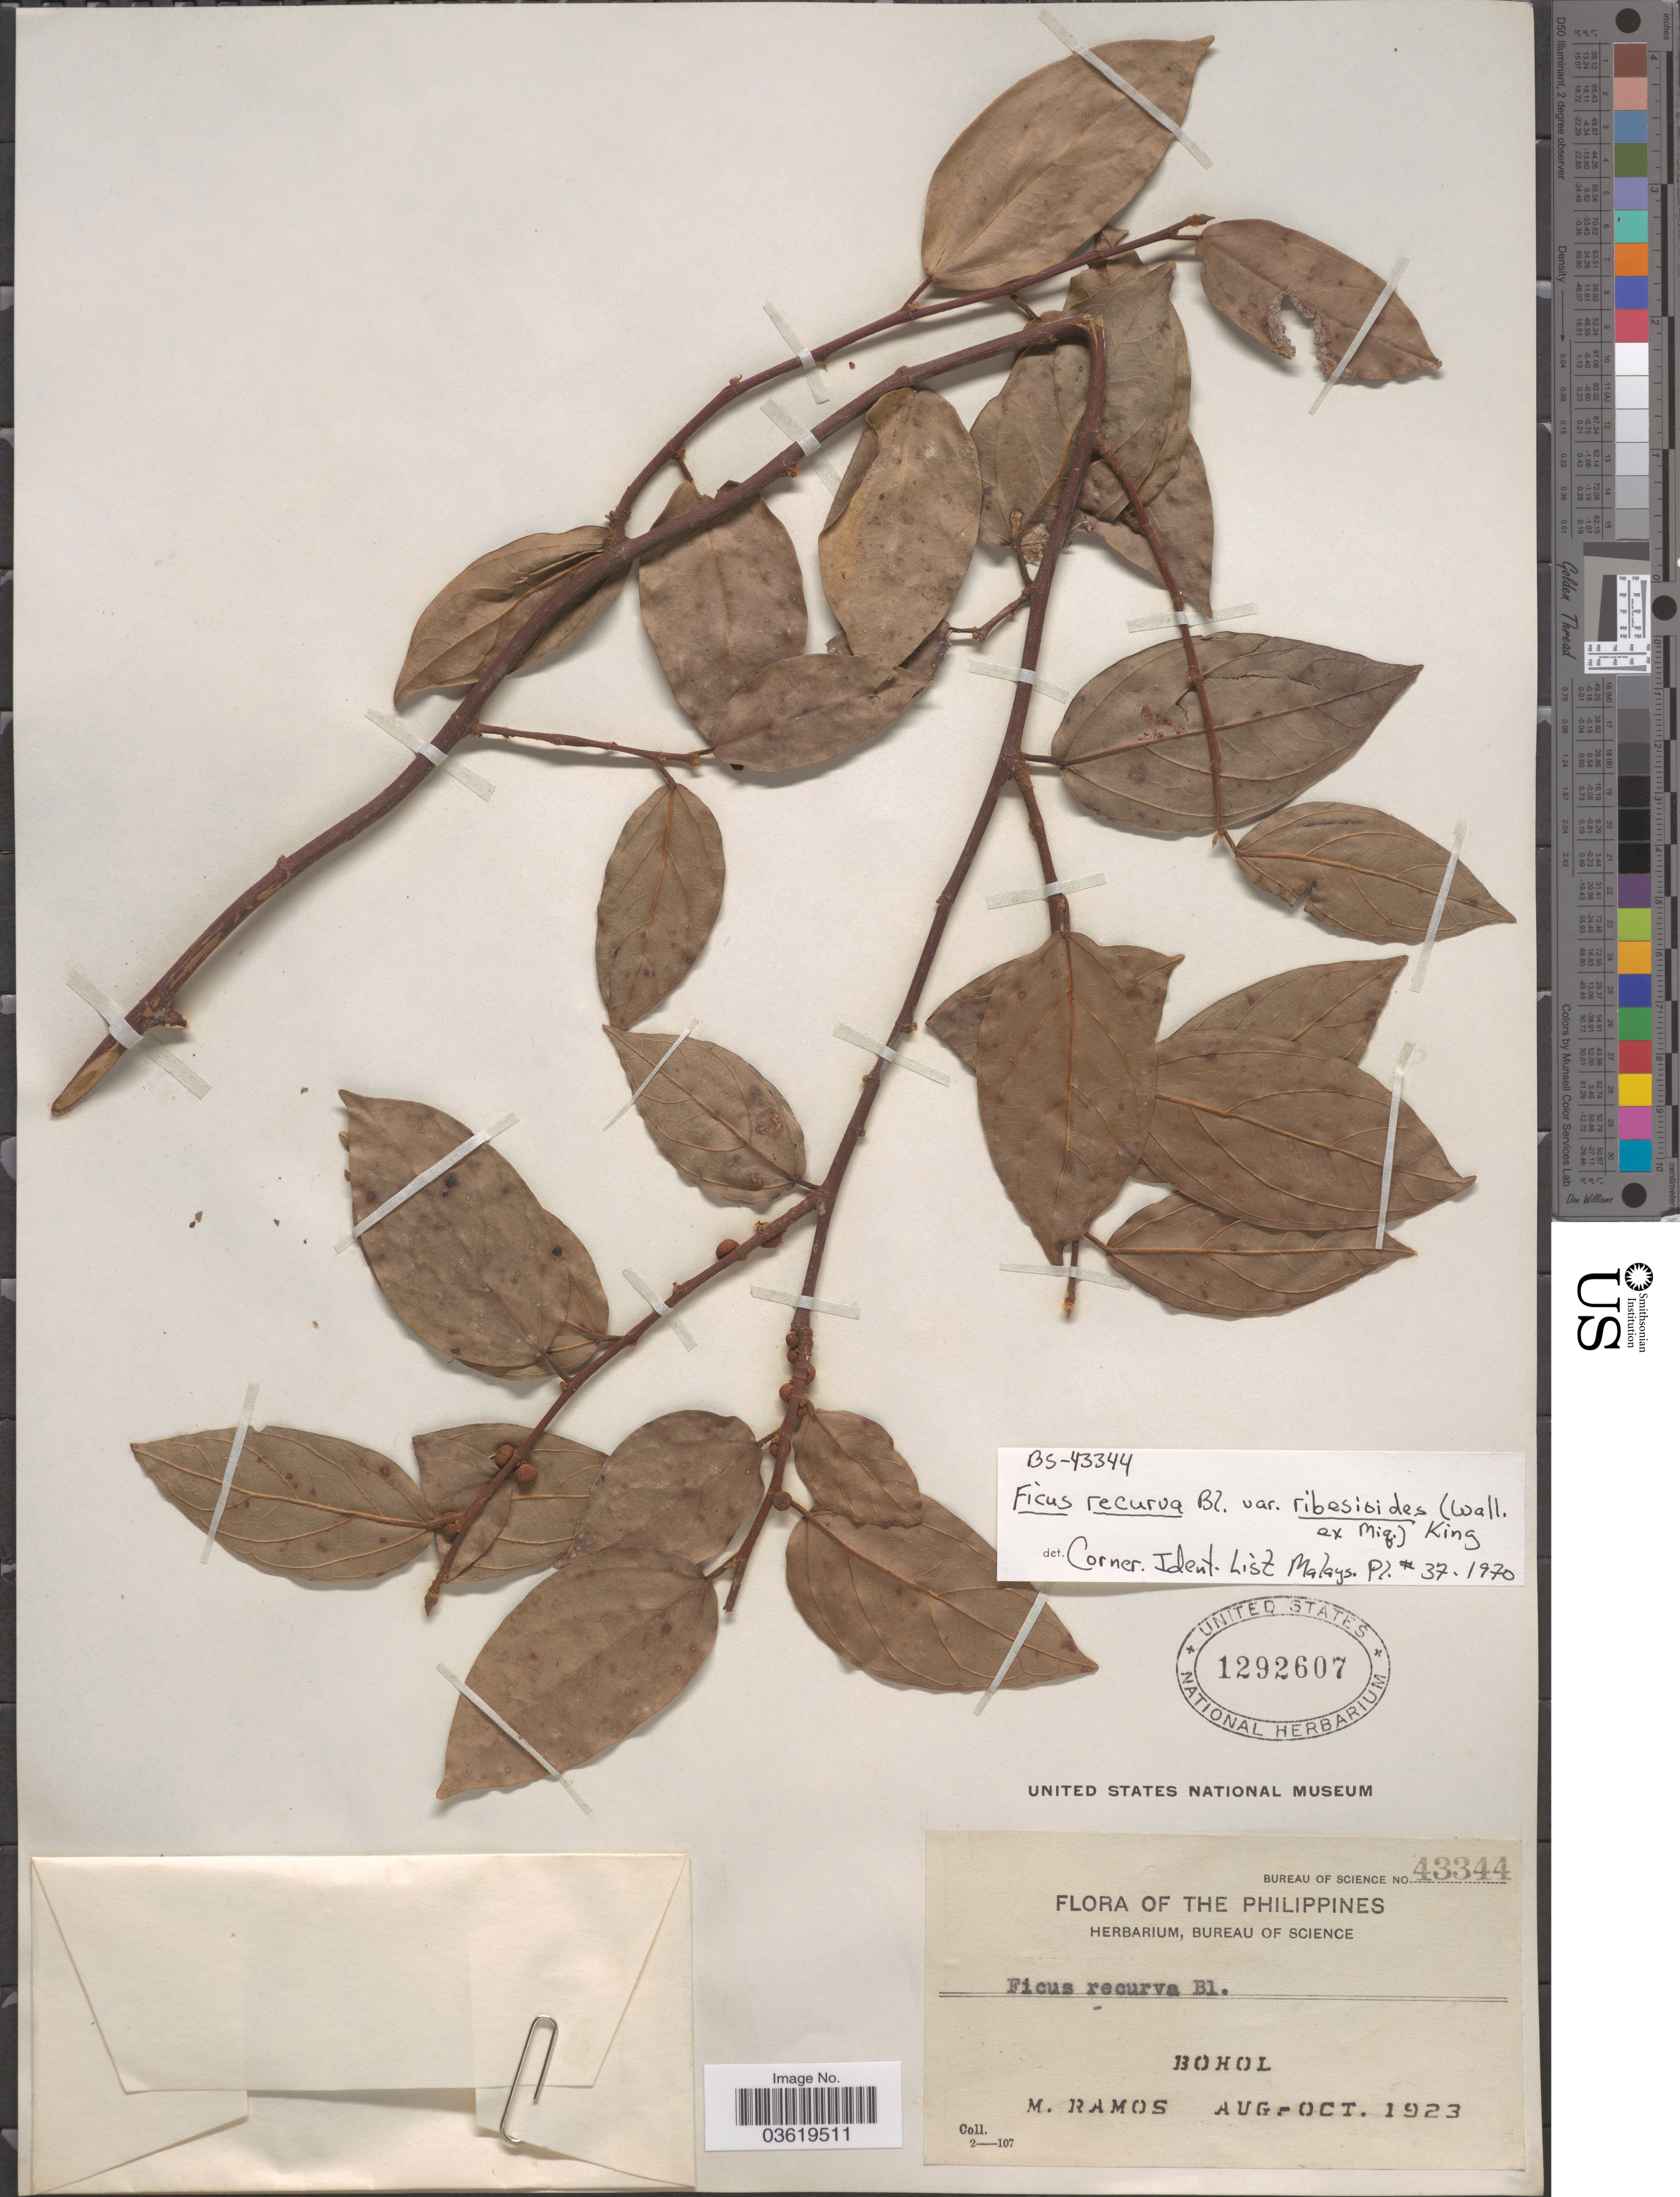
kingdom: Plantae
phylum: Tracheophyta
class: Magnoliopsida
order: Rosales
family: Moraceae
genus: Ficus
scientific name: Ficus recurva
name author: Blume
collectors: M. Ramos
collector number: Bureau of Science 43344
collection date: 1923-08/1923-10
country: Philippines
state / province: Central Visayas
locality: Bohol.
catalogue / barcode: US 1292607